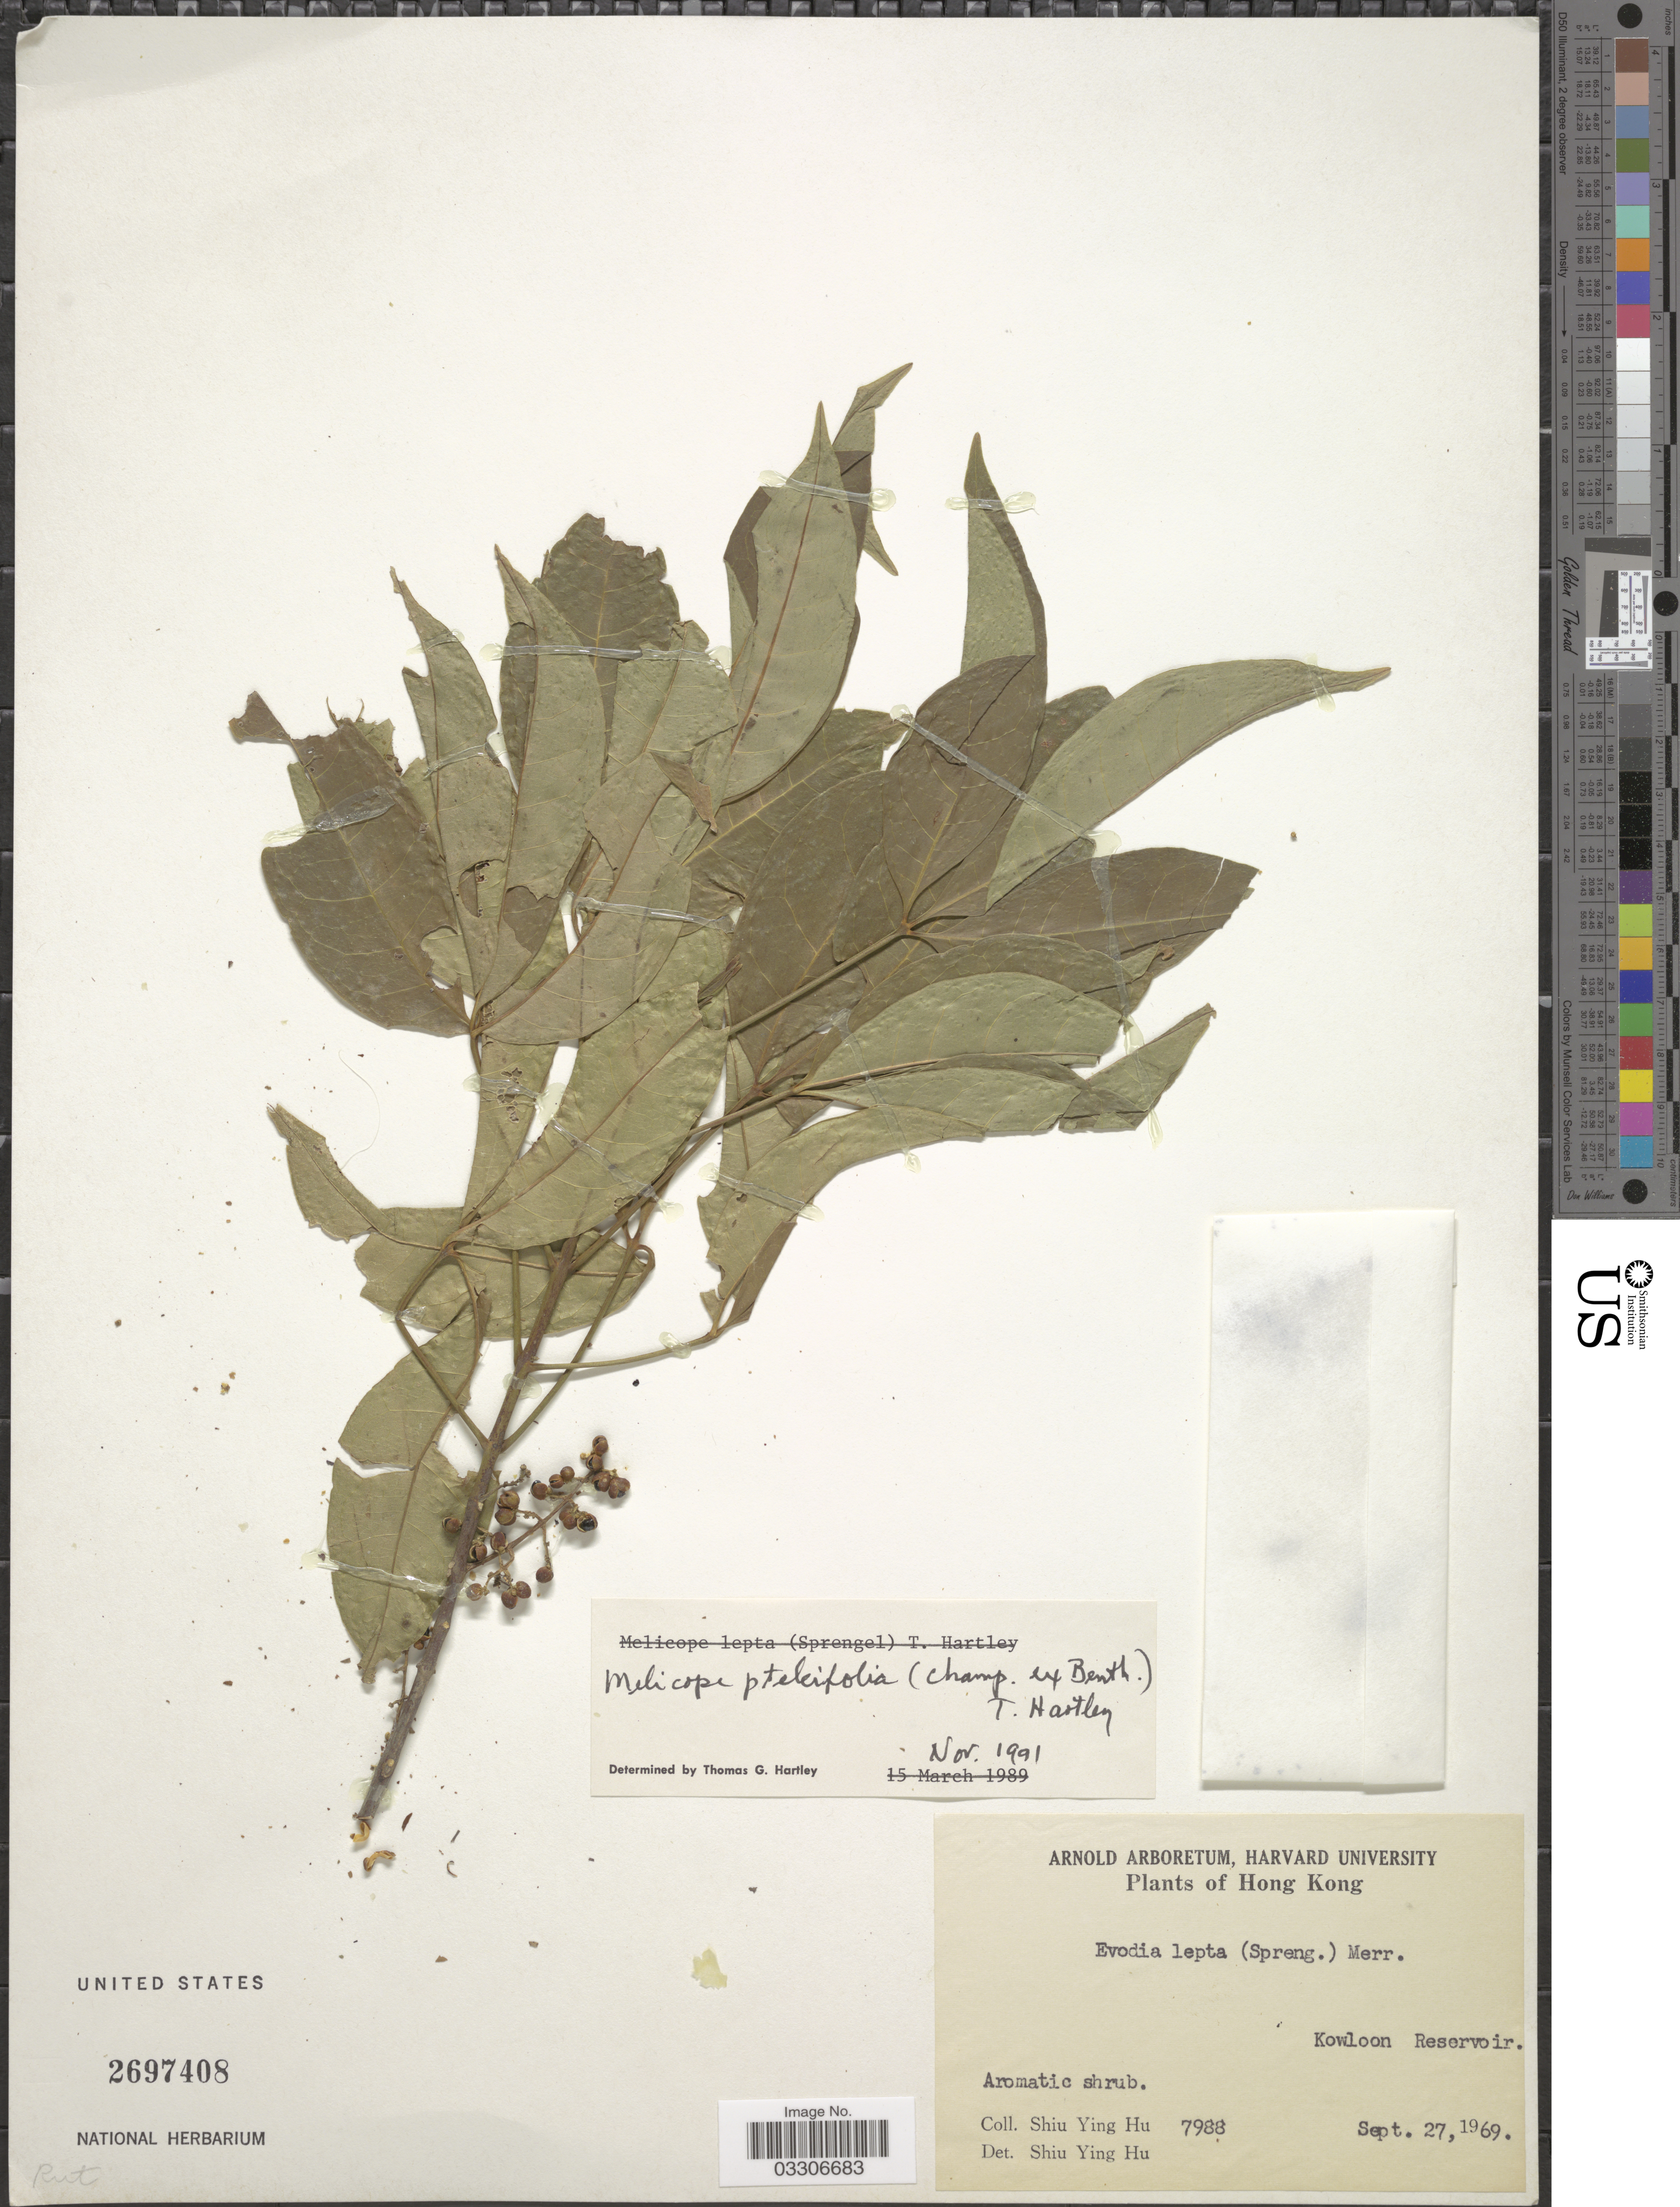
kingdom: Plantae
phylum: Tracheophyta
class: Magnoliopsida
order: Sapindales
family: Rutaceae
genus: Melicope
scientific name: Melicope pteleifolia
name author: (Champ. ex Benth.) T.G. Hartley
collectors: S. Y. Hu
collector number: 7988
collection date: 1969-09-27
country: China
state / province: Hong Kong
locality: Kowloon Reservoir.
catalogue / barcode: US 2697408